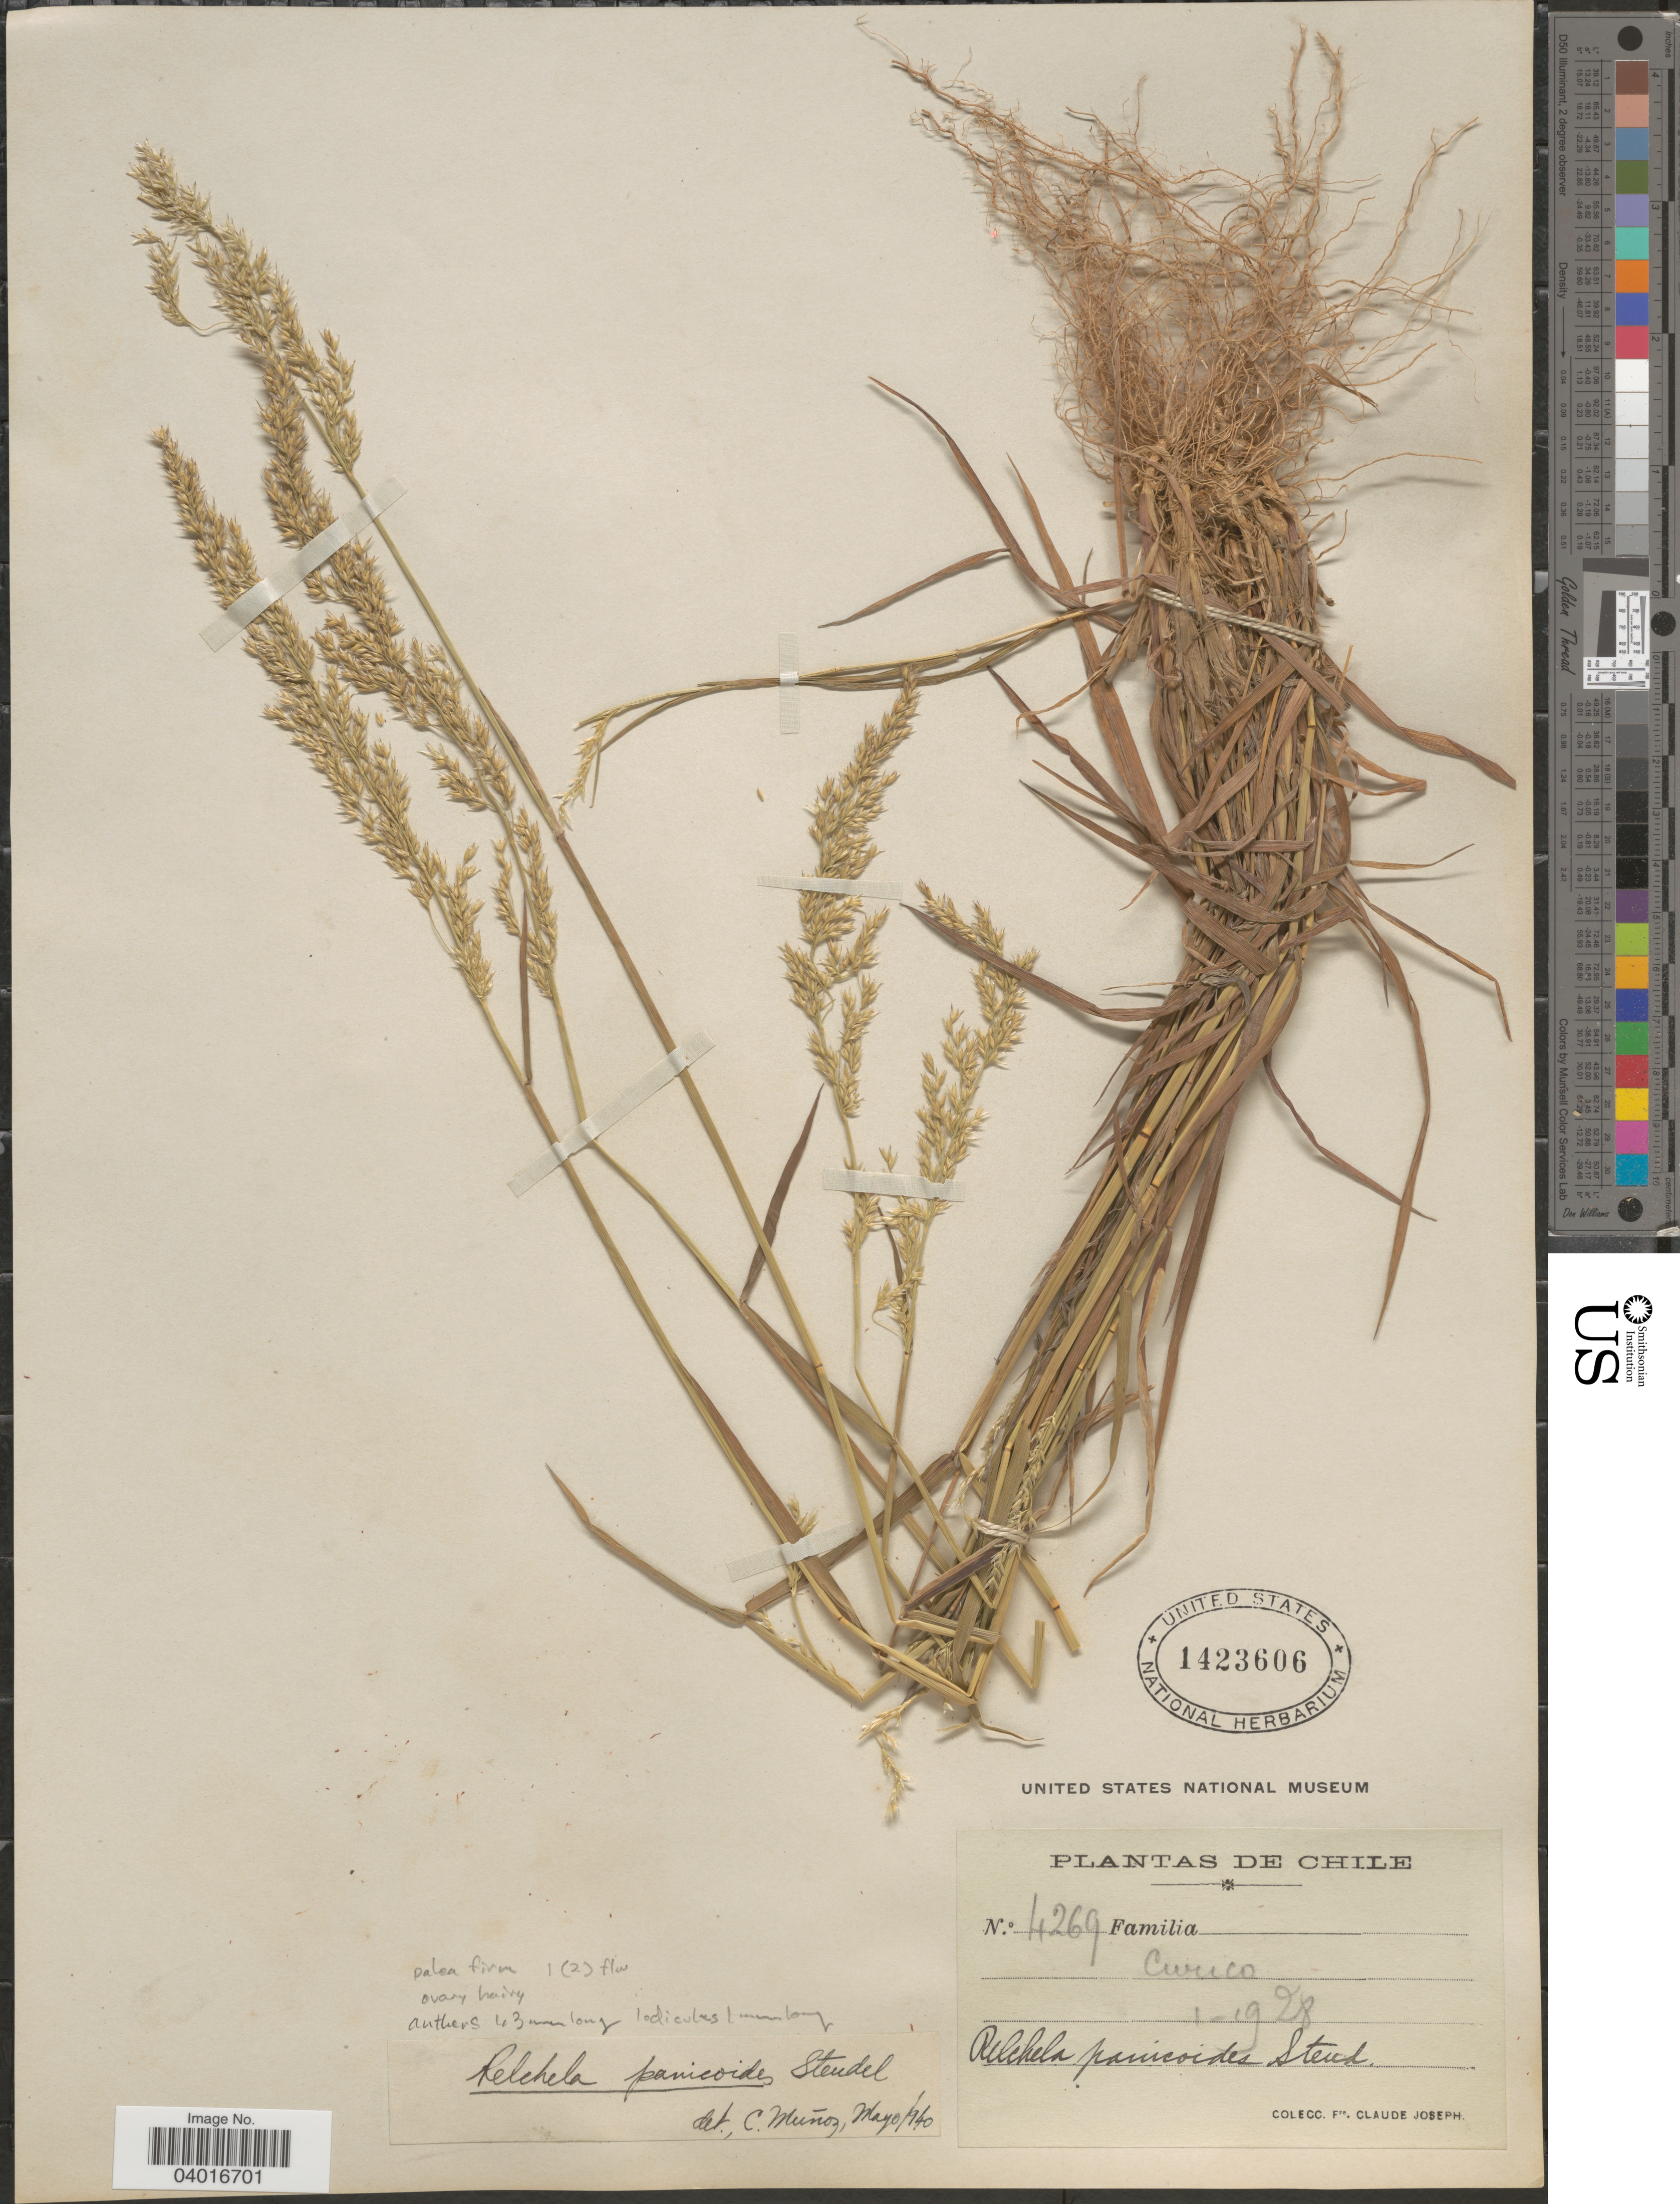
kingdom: Plantae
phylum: Tracheophyta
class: Liliopsida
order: Poales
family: Poaceae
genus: Relchela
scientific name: Relchela panicoides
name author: Steud.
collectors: Bro. Claude-Joseph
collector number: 4269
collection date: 1928-01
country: Chile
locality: Curico.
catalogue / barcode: US 1423606